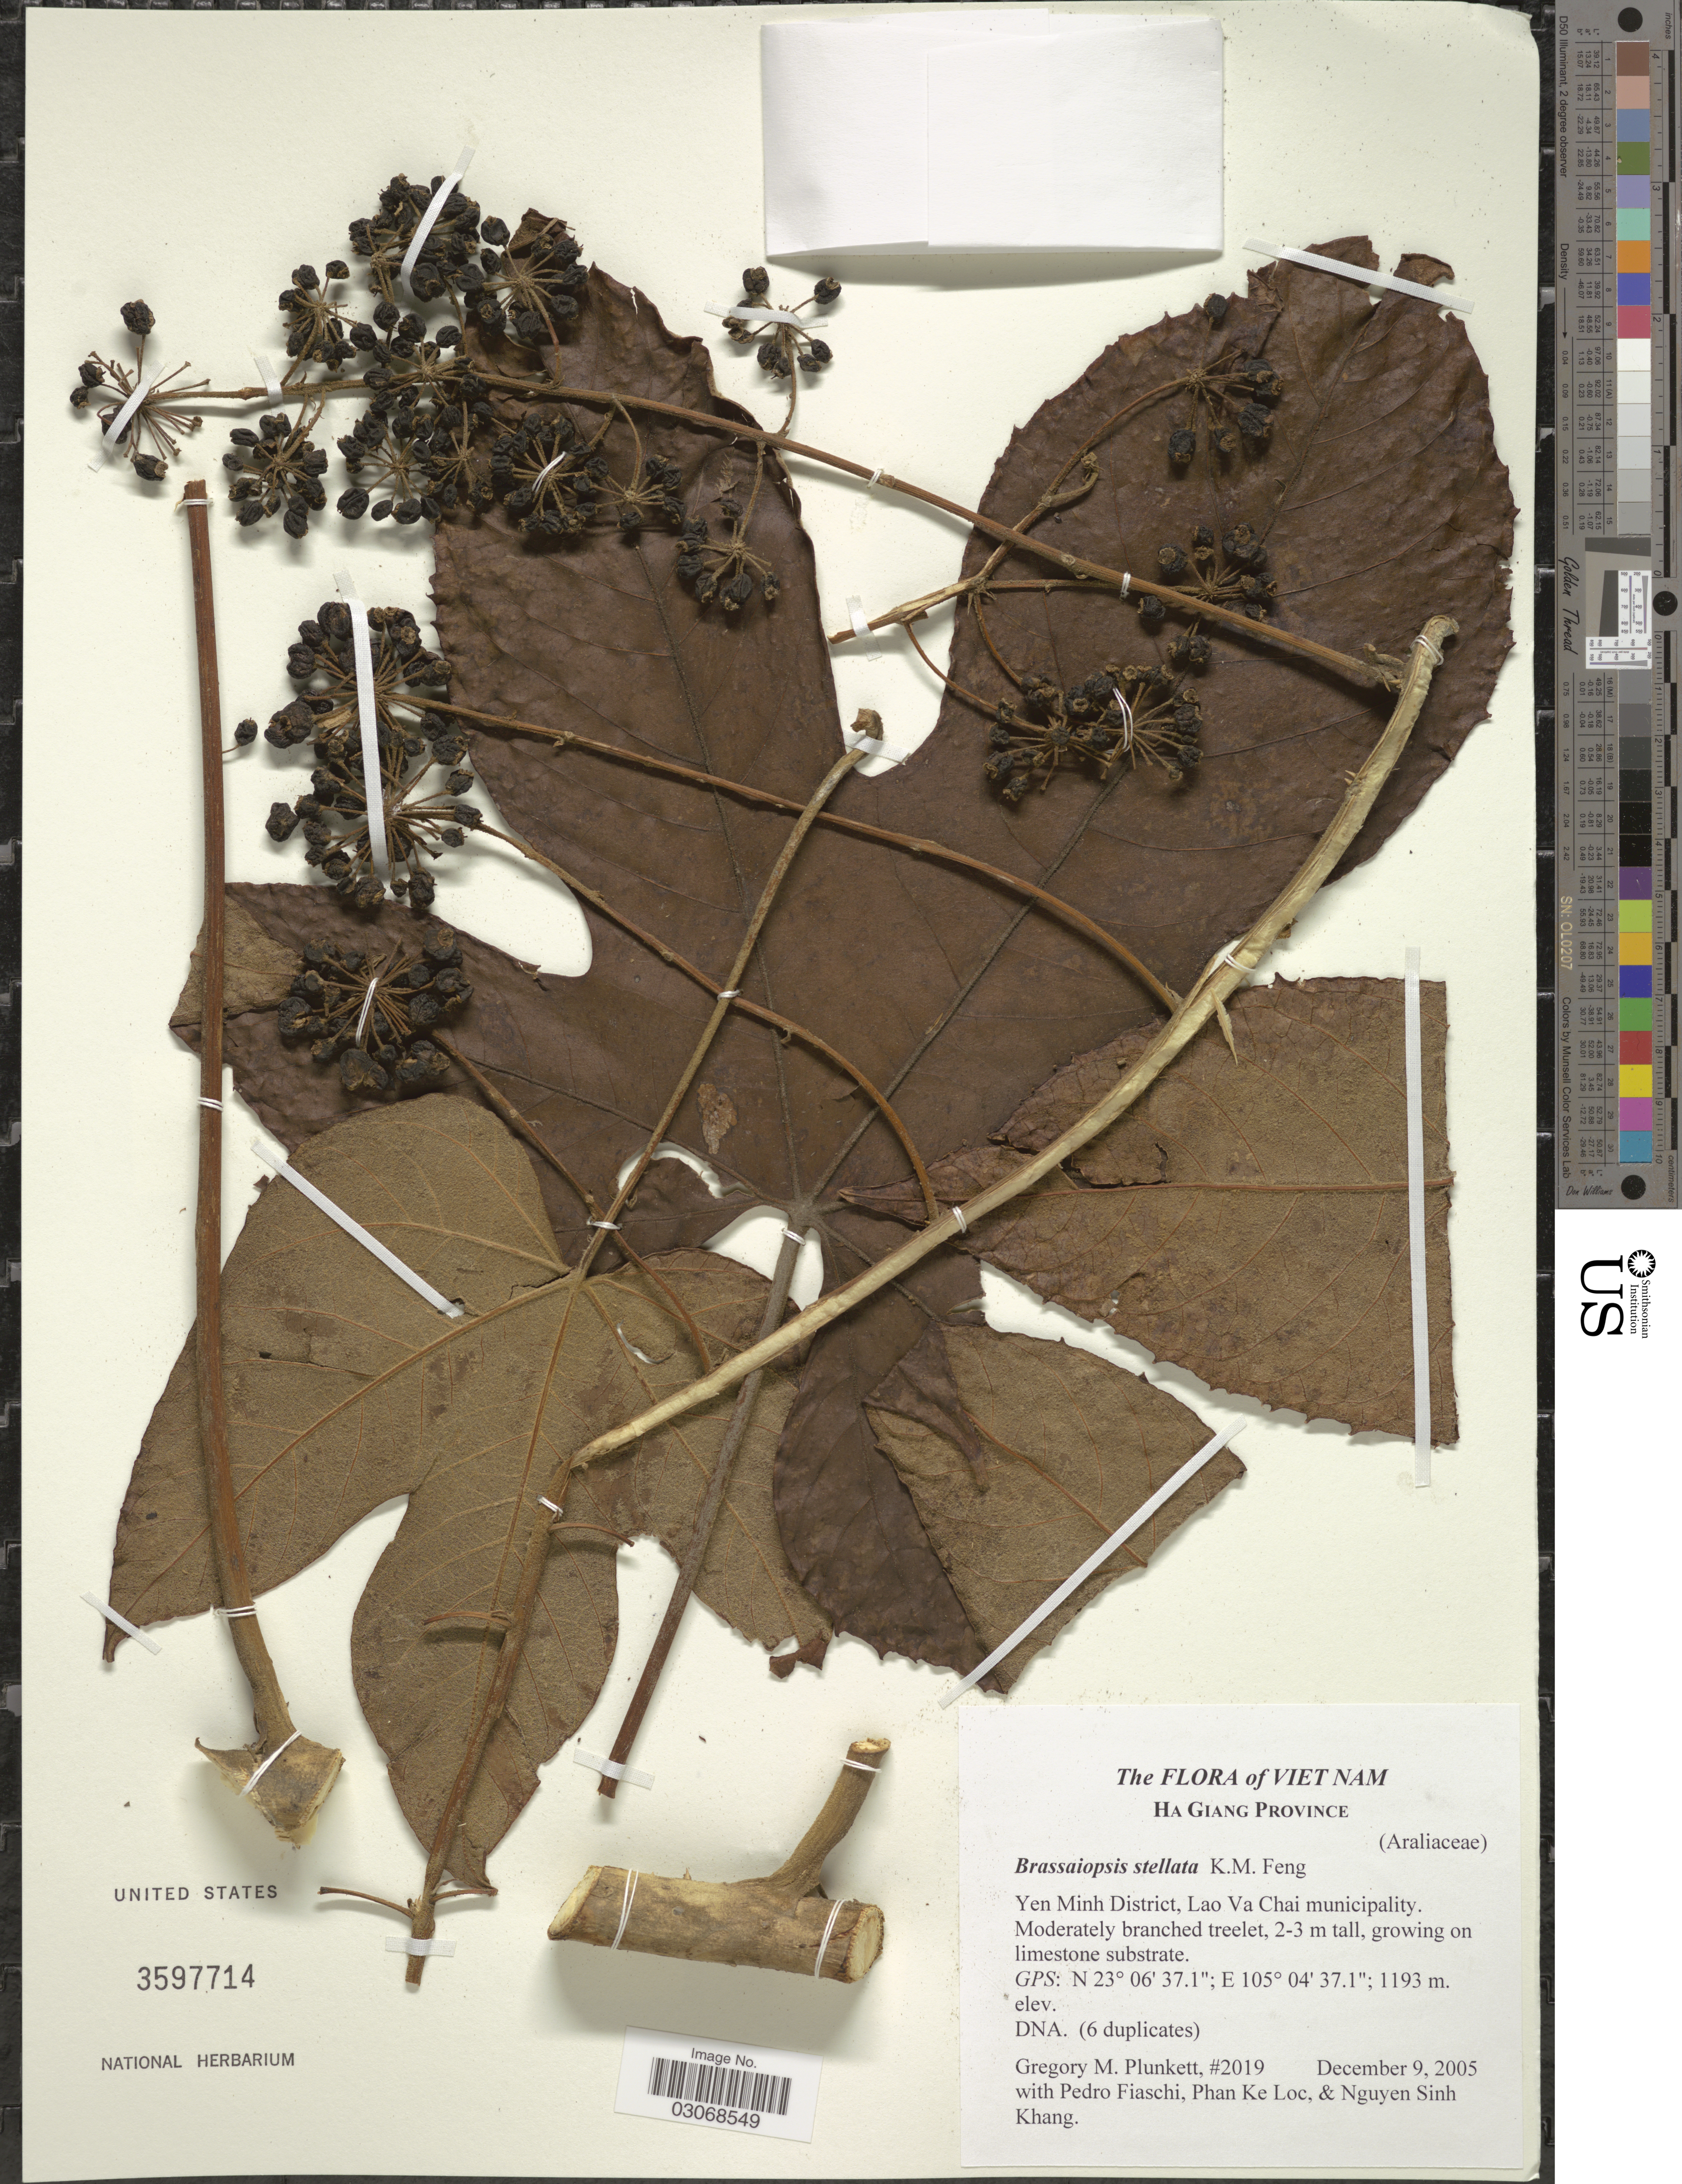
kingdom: Plantae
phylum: Tracheophyta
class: Magnoliopsida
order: Apiales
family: Araliaceae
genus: Brassaiopsis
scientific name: Brassaiopsis stellata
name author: K.M. Feng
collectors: G. M. Plunkett, P. Fiaschi, P. K. Lôc & N. Khang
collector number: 2019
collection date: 2005-12-09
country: Vietnam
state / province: Ha Giang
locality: Ha Giang Province, Yen Minh District, Lao Va Chai municipality.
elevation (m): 1193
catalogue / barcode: US 3597714